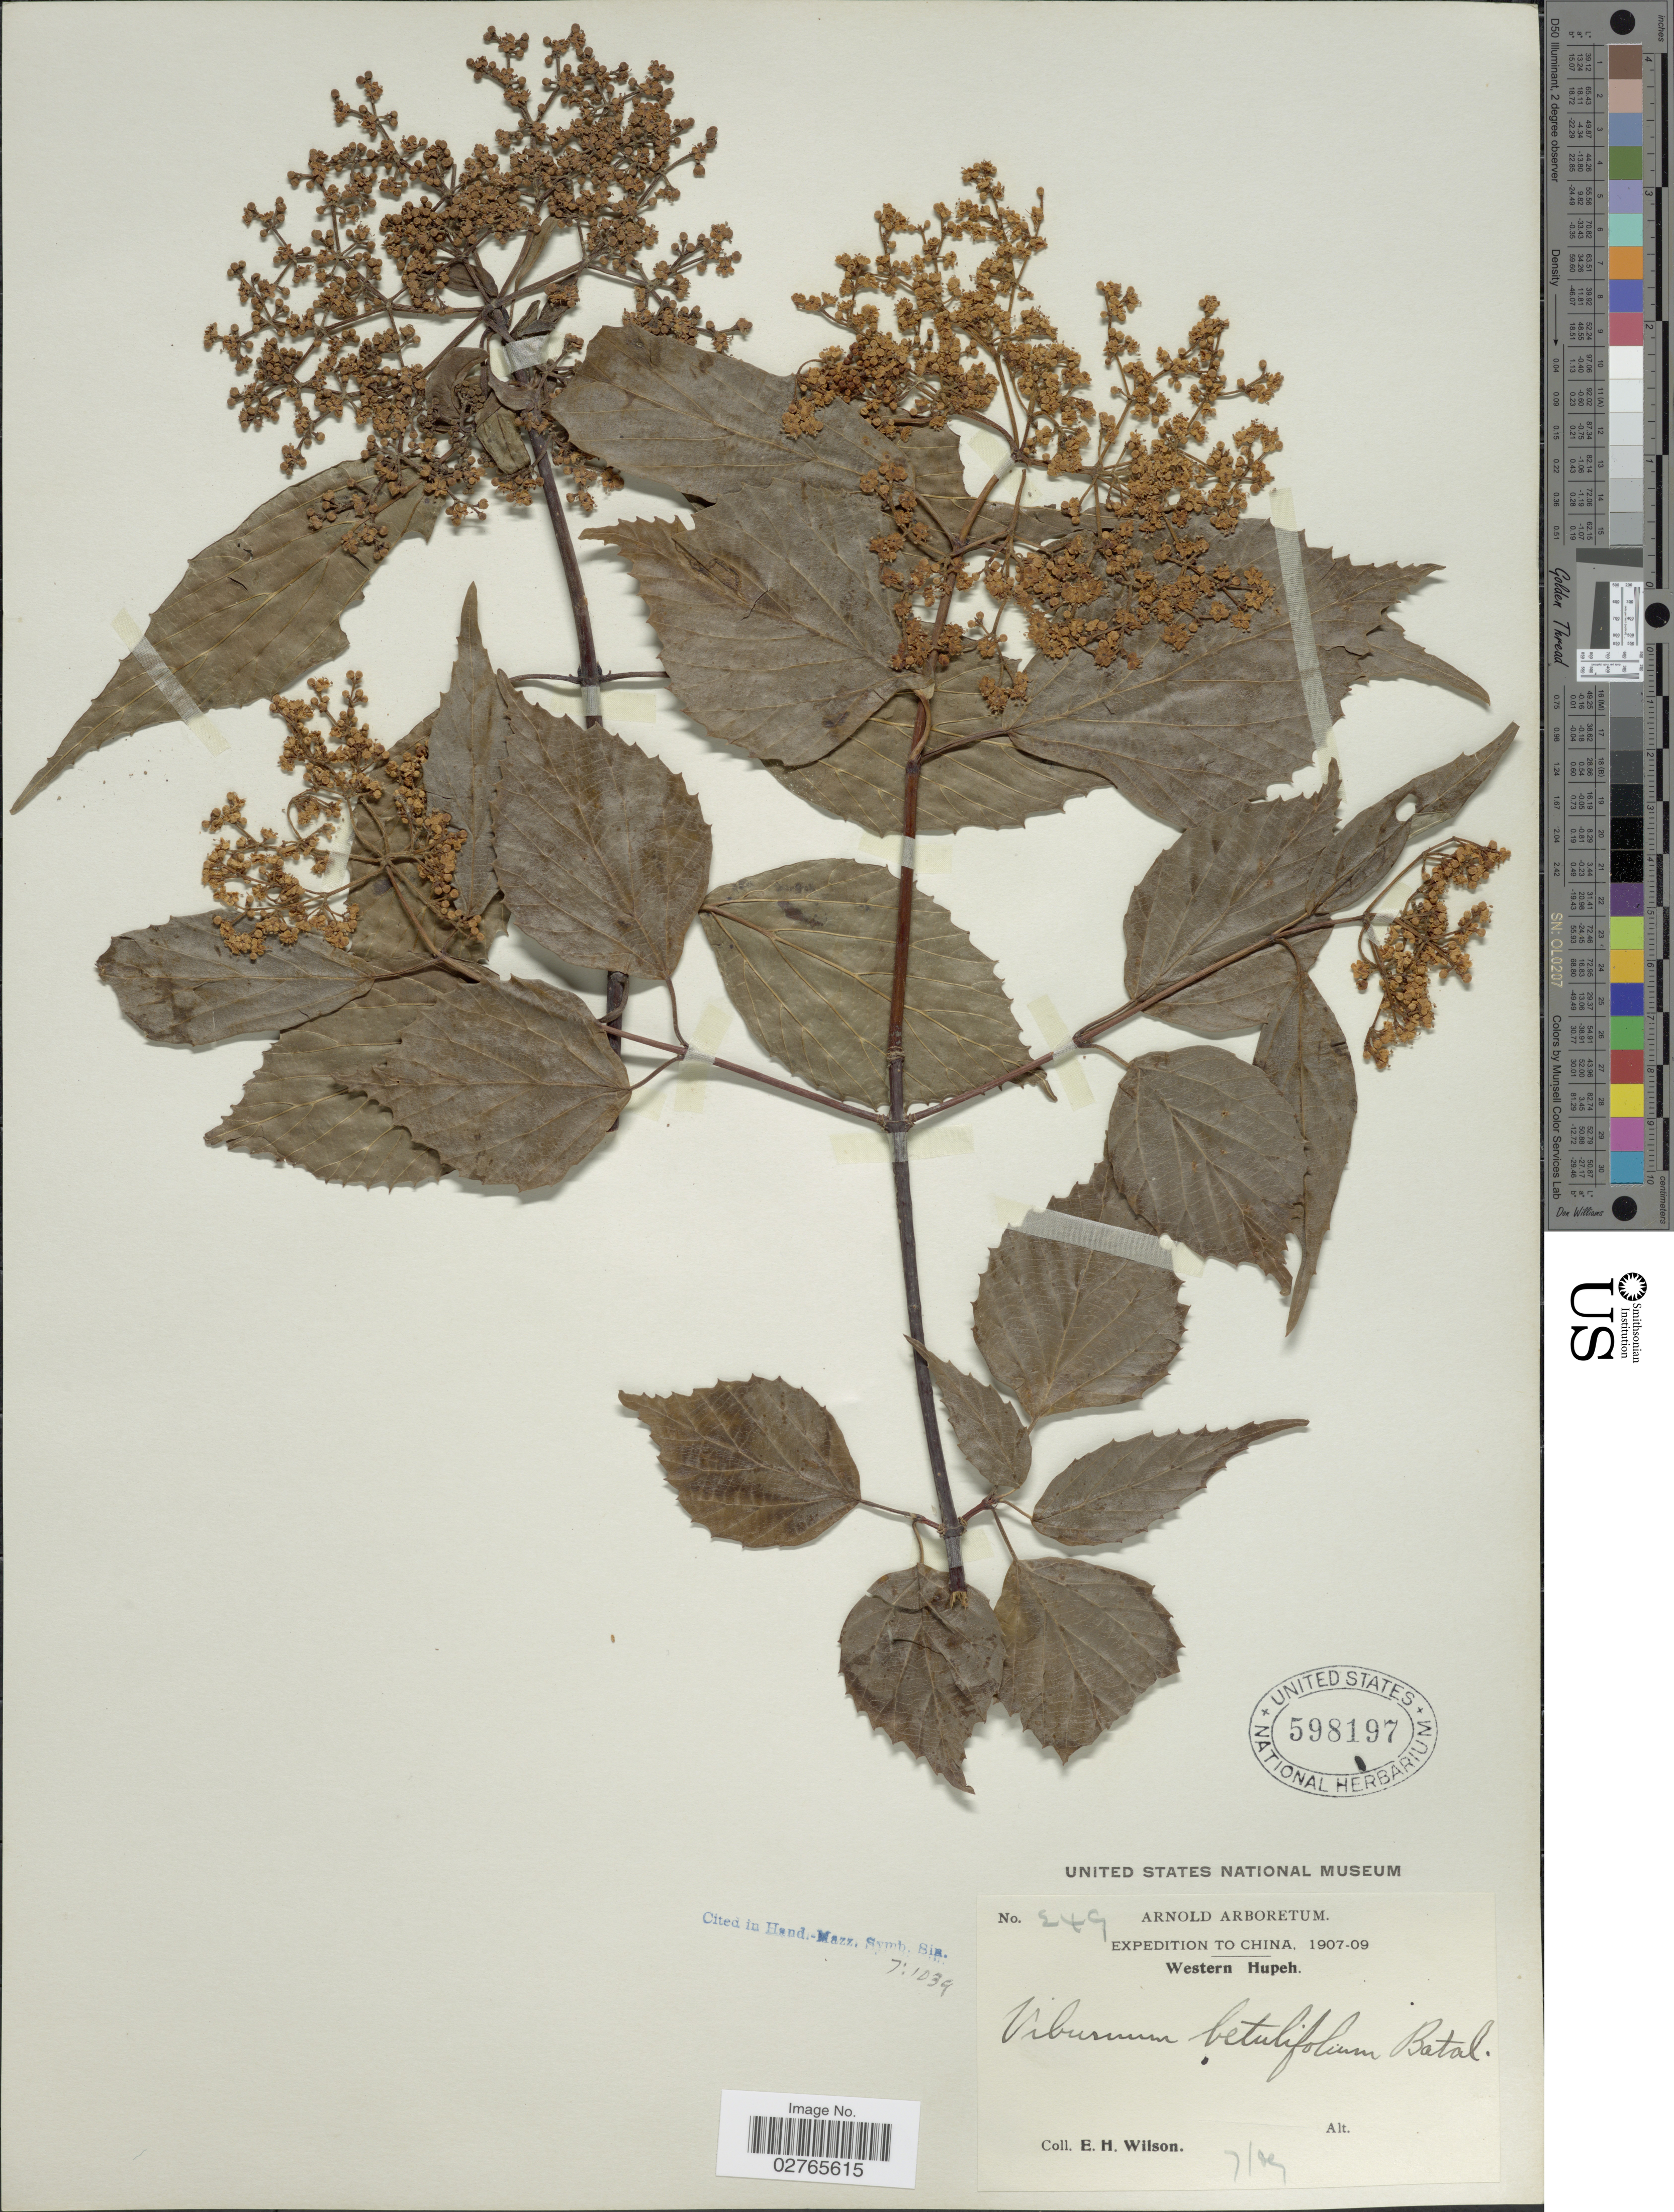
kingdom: Plantae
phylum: Tracheophyta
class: Magnoliopsida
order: Dipsacales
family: Viburnaceae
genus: Viburnum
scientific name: Viburnum betulifolium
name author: Batalin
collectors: E. Wilson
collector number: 249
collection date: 1909-07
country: China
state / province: Hubei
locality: Western Hupeh.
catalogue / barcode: US 598197